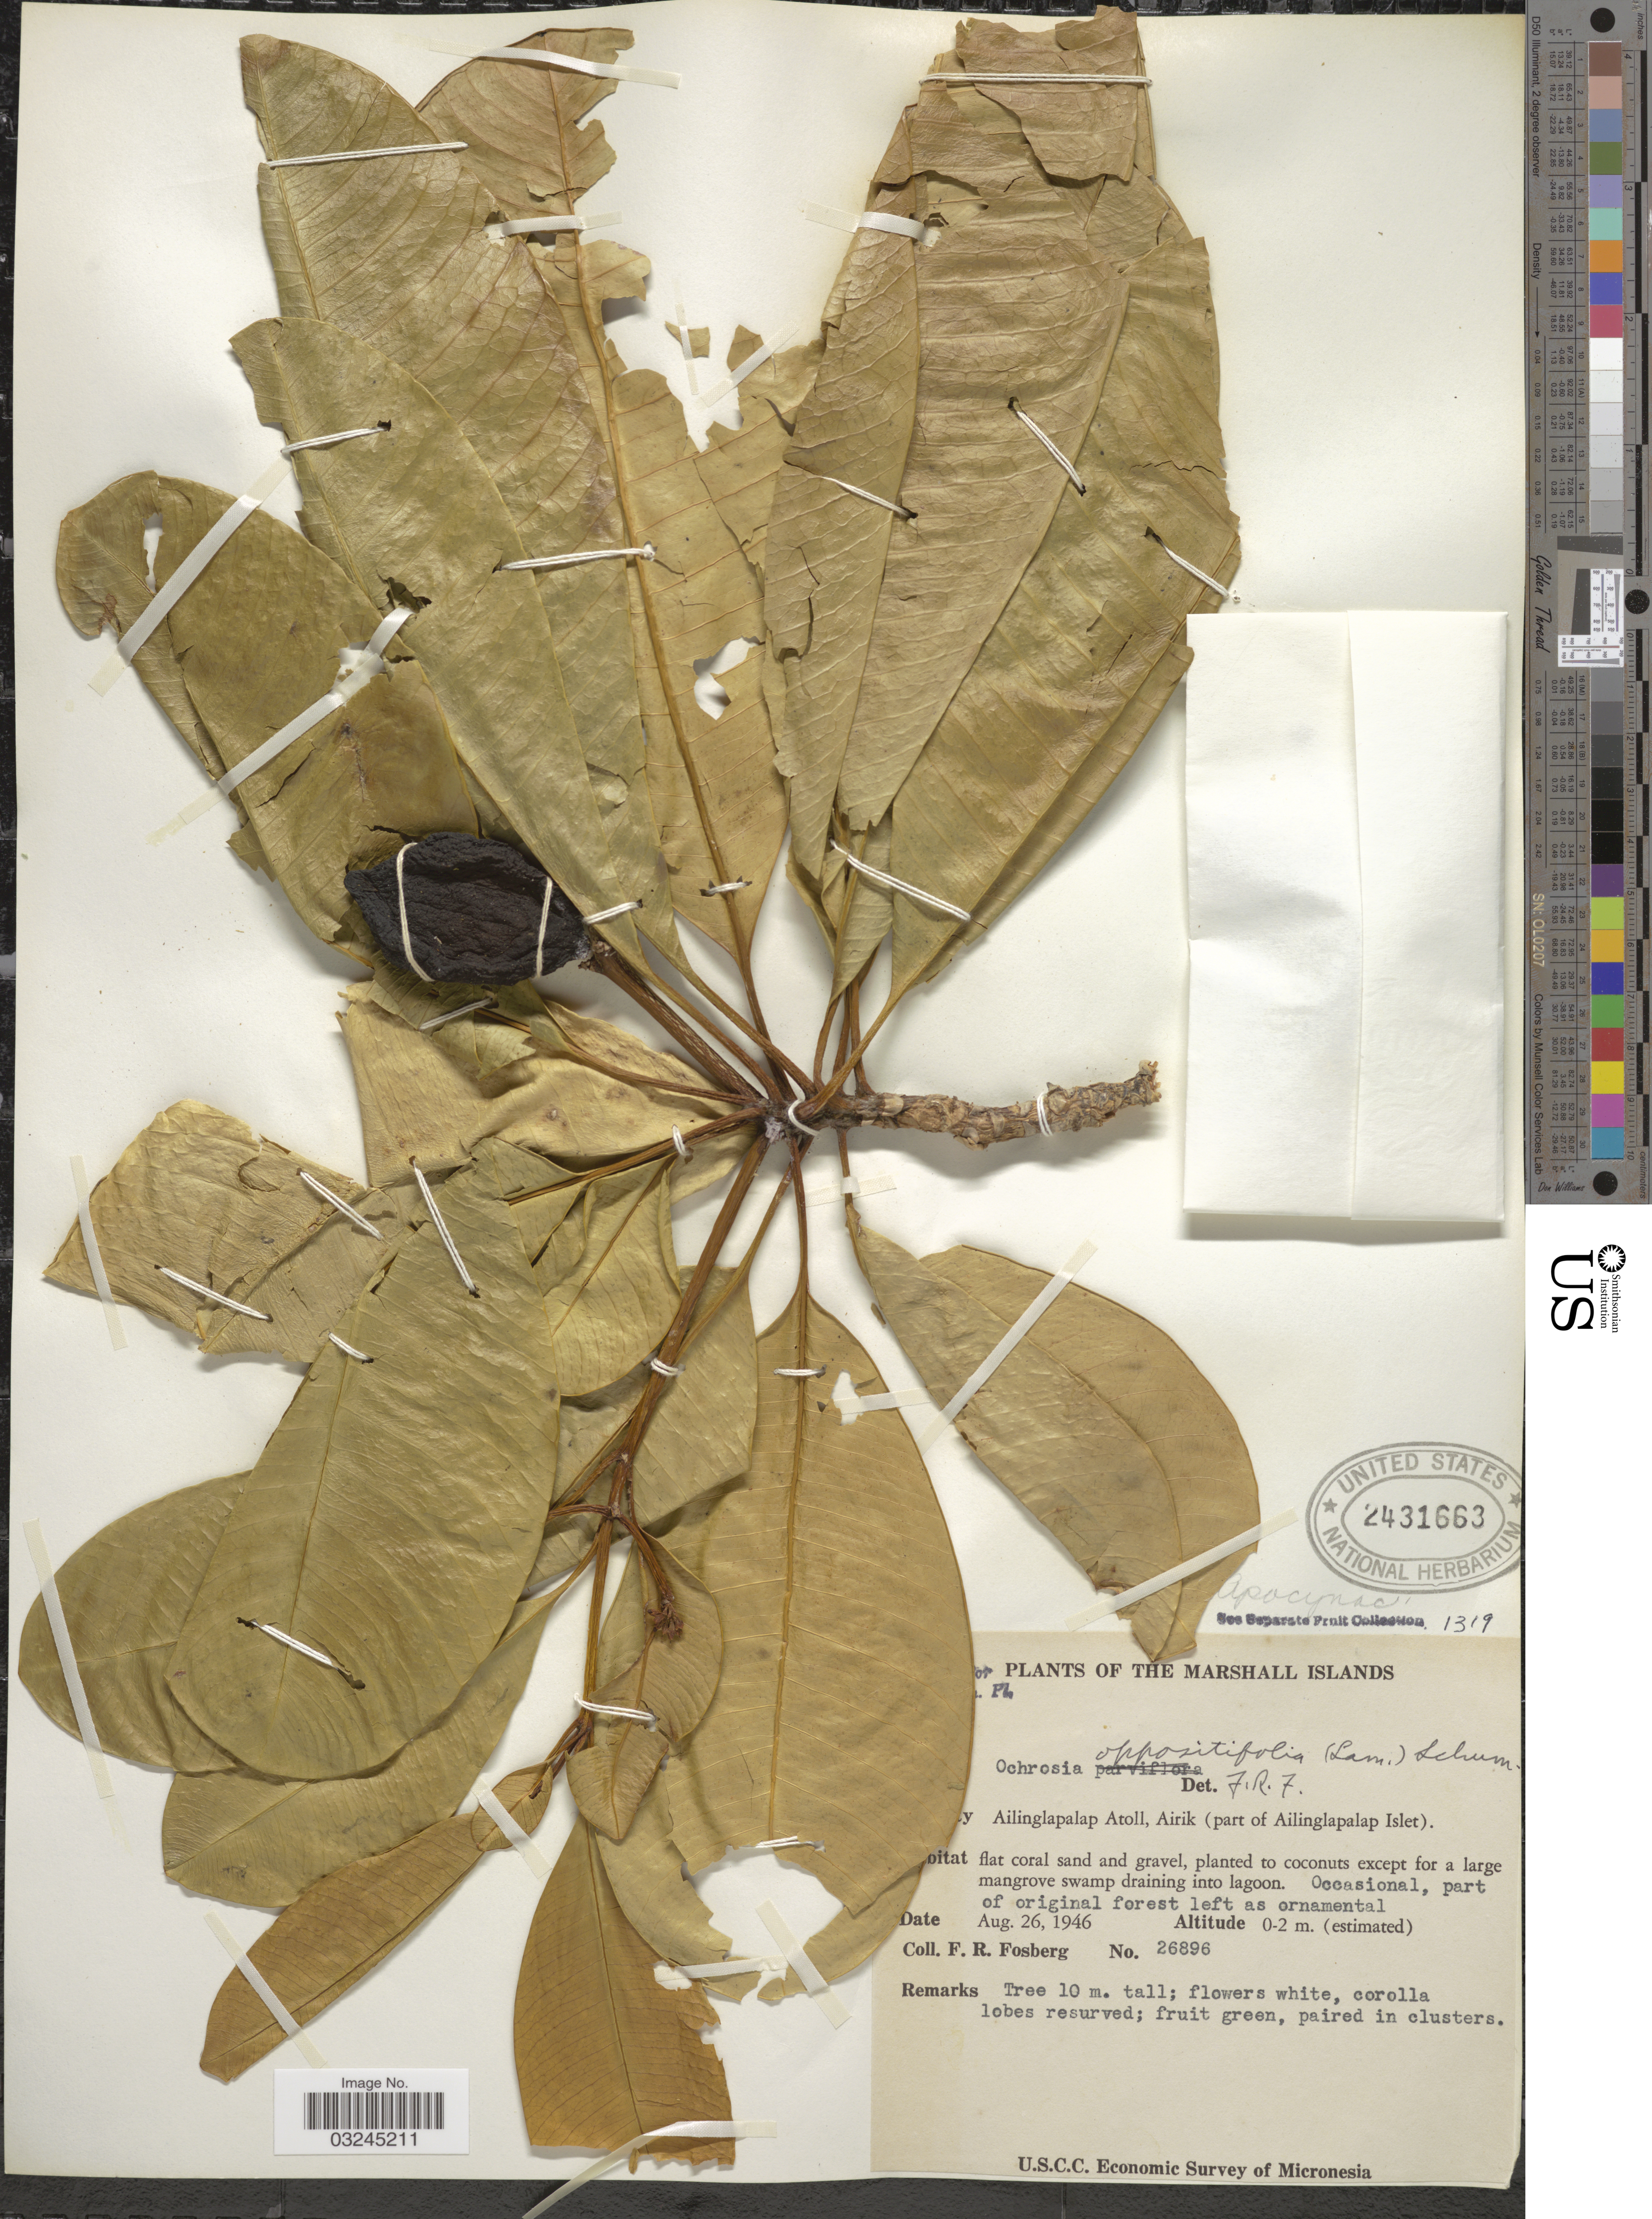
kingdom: Plantae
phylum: Tracheophyta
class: Magnoliopsida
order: Gentianales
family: Apocynaceae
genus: Ochrosia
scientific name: Ochrosia oppositifolia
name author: (Lam.) K. Schum.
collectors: F. R. Fosberg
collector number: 26896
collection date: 1946-08-26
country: Marshall Islands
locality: Ailinglapalap Atoll, Airik (part of Ailinglapalap Islet).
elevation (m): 0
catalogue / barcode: US 2431663